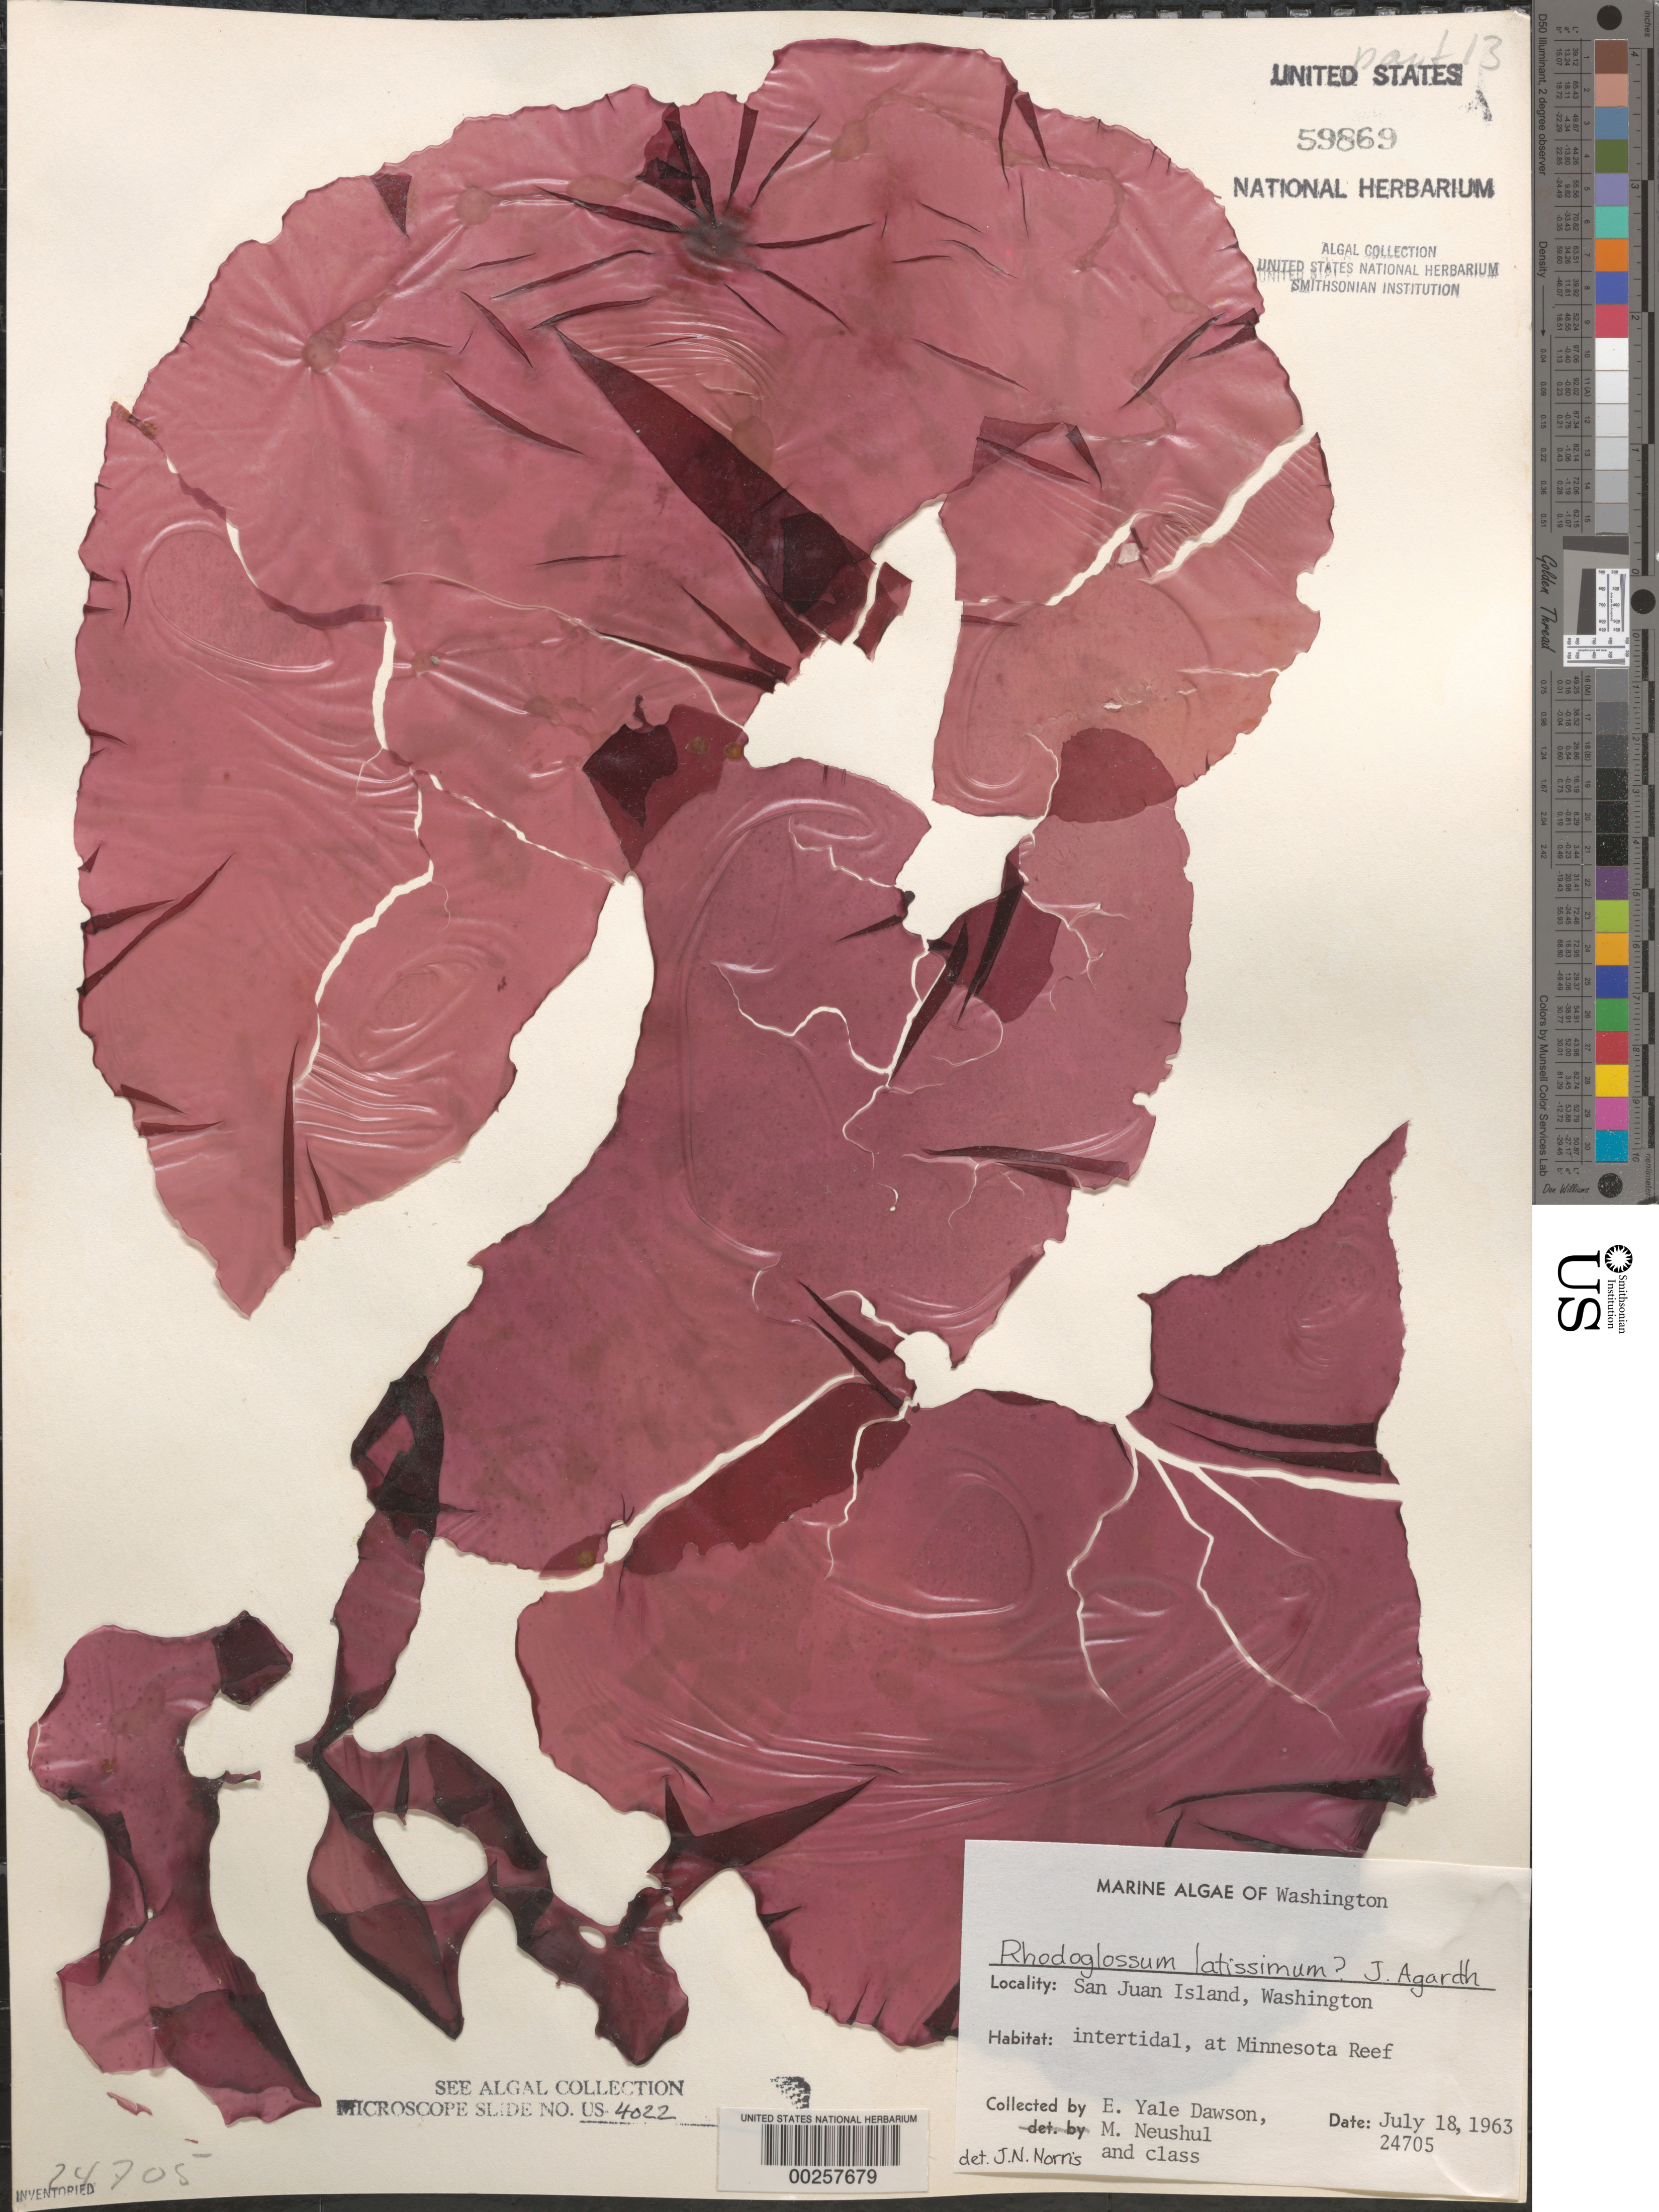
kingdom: Plantae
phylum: Rhodophyta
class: Florideophyceae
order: Gigartinales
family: Gigartinaceae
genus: Iridaea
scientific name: Iridaea latissima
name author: (Hooker f. & Harv.) Grunow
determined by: Algae name updating Project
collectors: E. Y. Dawson, M. Neushul & Algae Class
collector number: EYD 24705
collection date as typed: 18 Jul 1963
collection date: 1963-07-18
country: United States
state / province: Washington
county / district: San Juan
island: San Juan Island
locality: Minnesota Reef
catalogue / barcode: US 59869